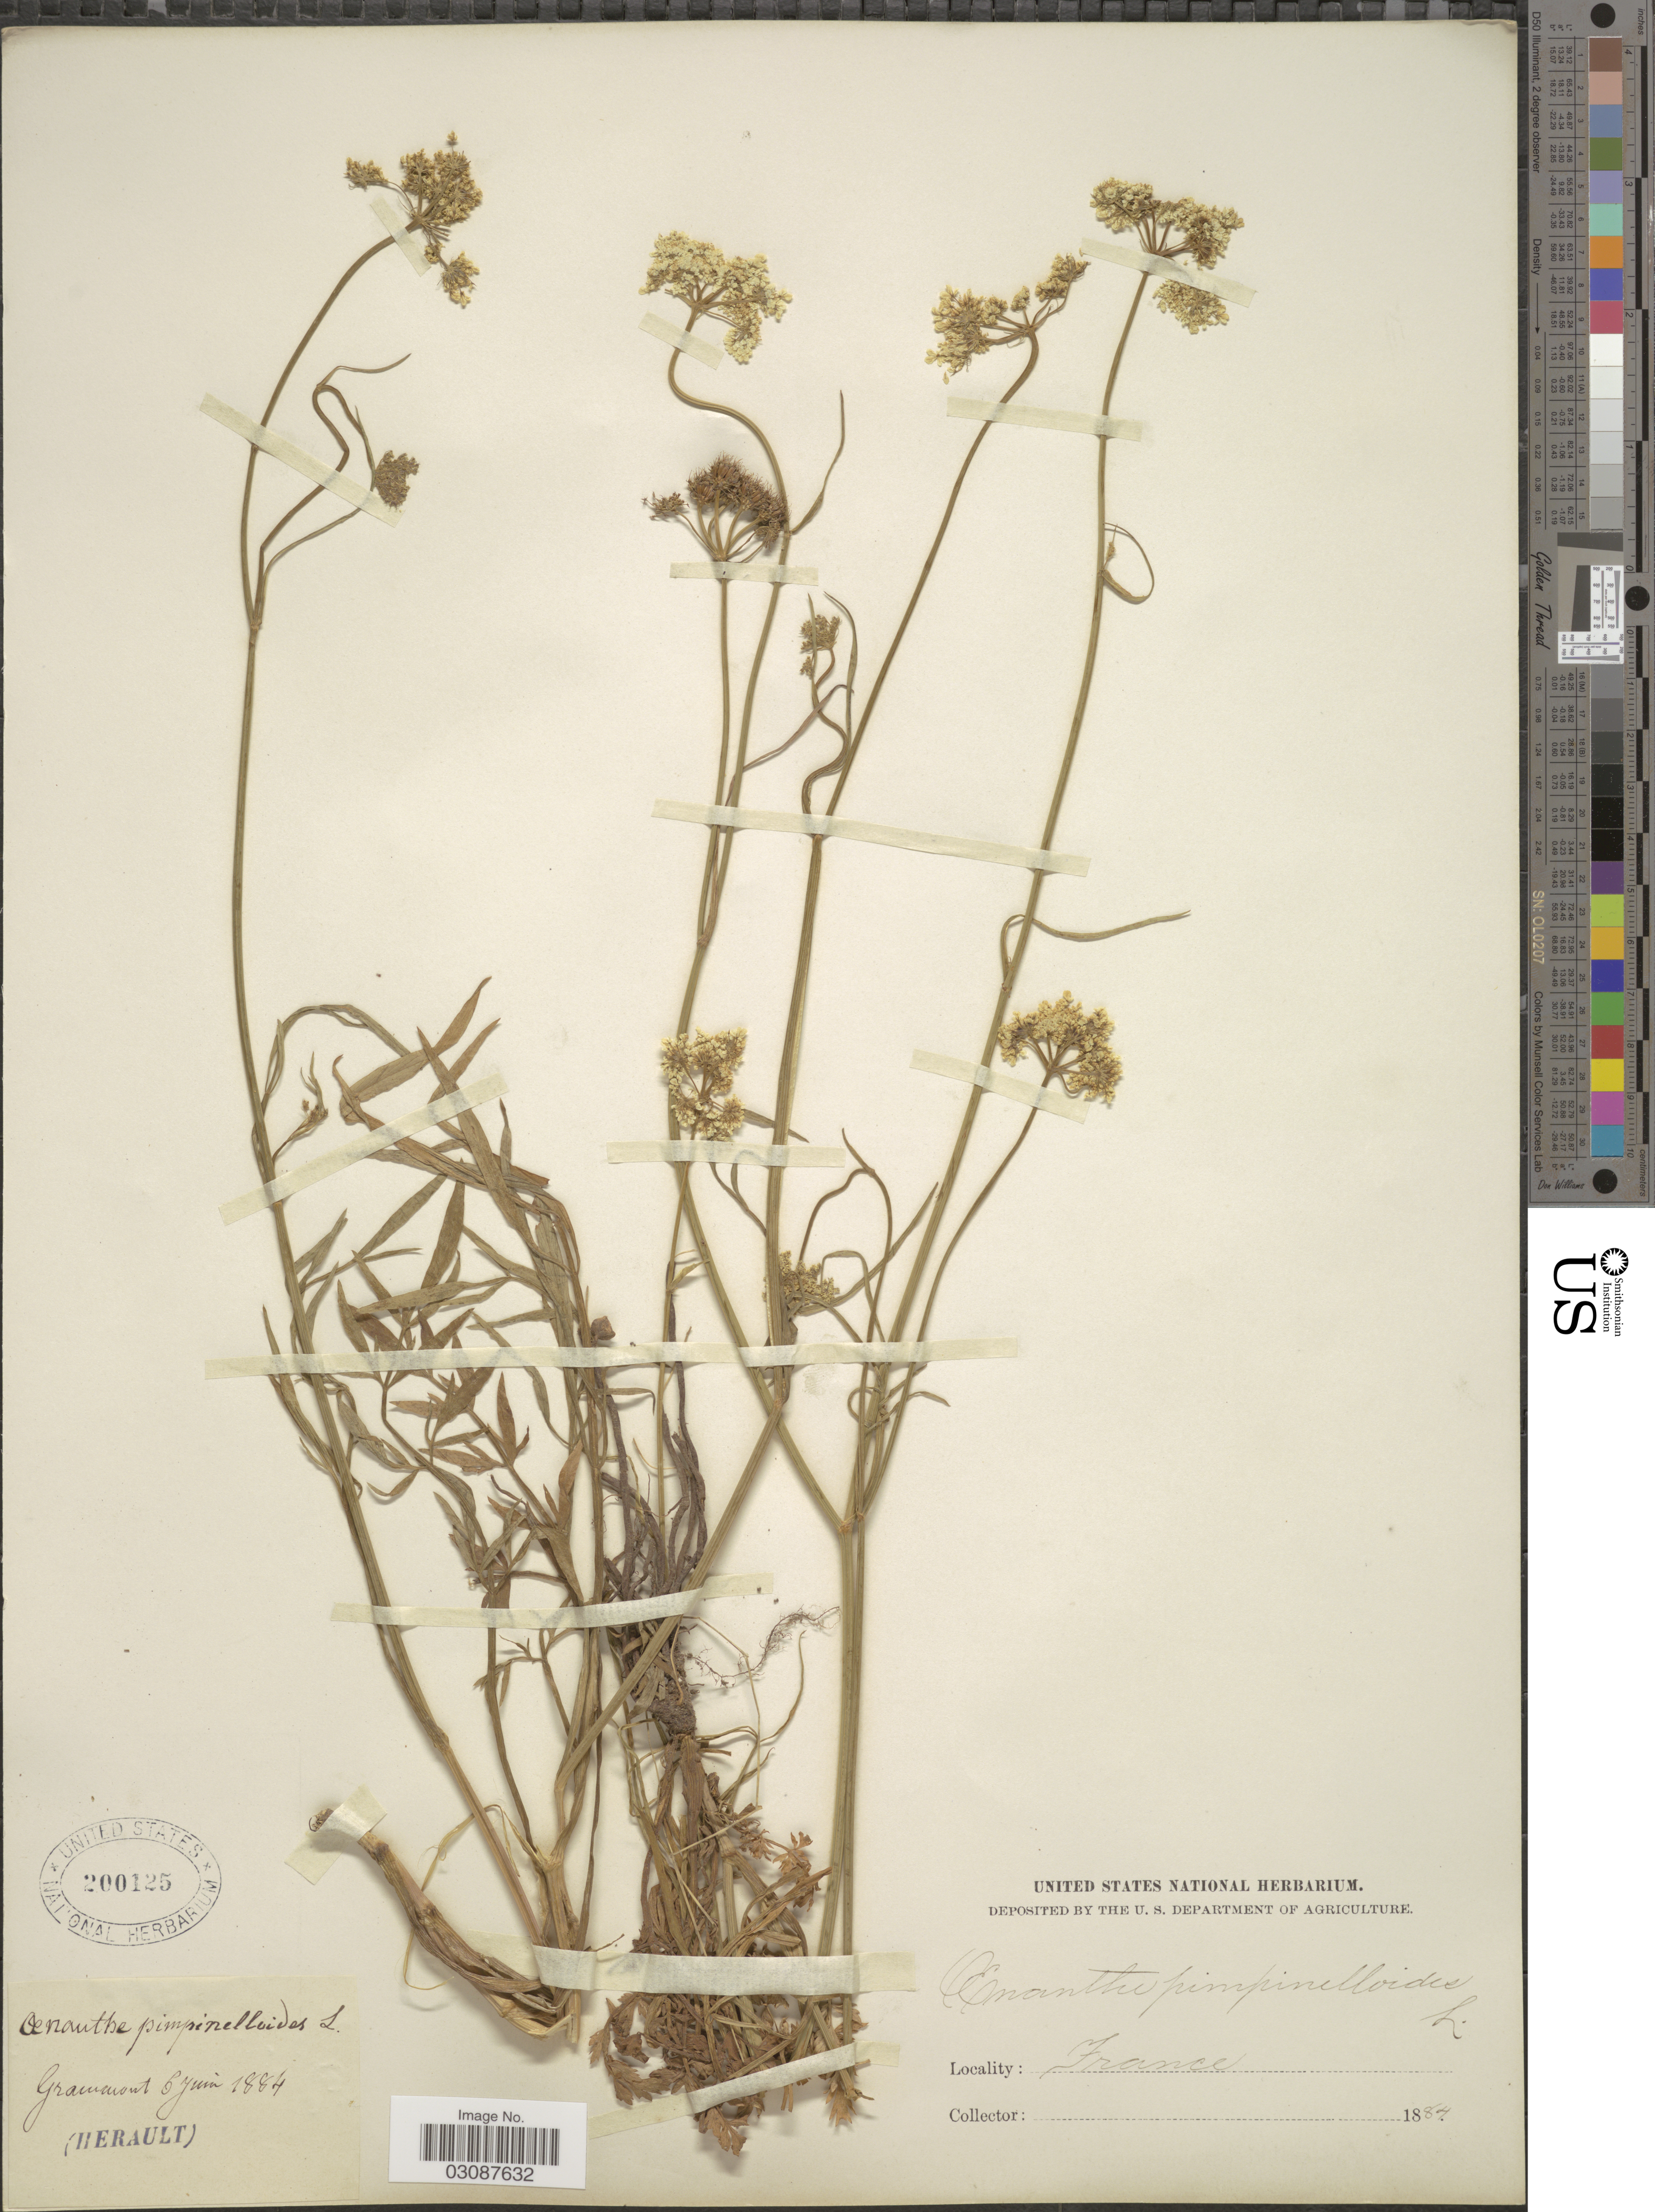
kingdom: Plantae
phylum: Tracheophyta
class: Magnoliopsida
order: Apiales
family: Apiaceae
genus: Oenanthe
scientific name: Oenanthe pimpinelloides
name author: L.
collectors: U.S. National Herbarium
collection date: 1884-06-06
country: France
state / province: Occitanie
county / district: Hérault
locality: Grammont (Herault).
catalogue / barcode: US 200125